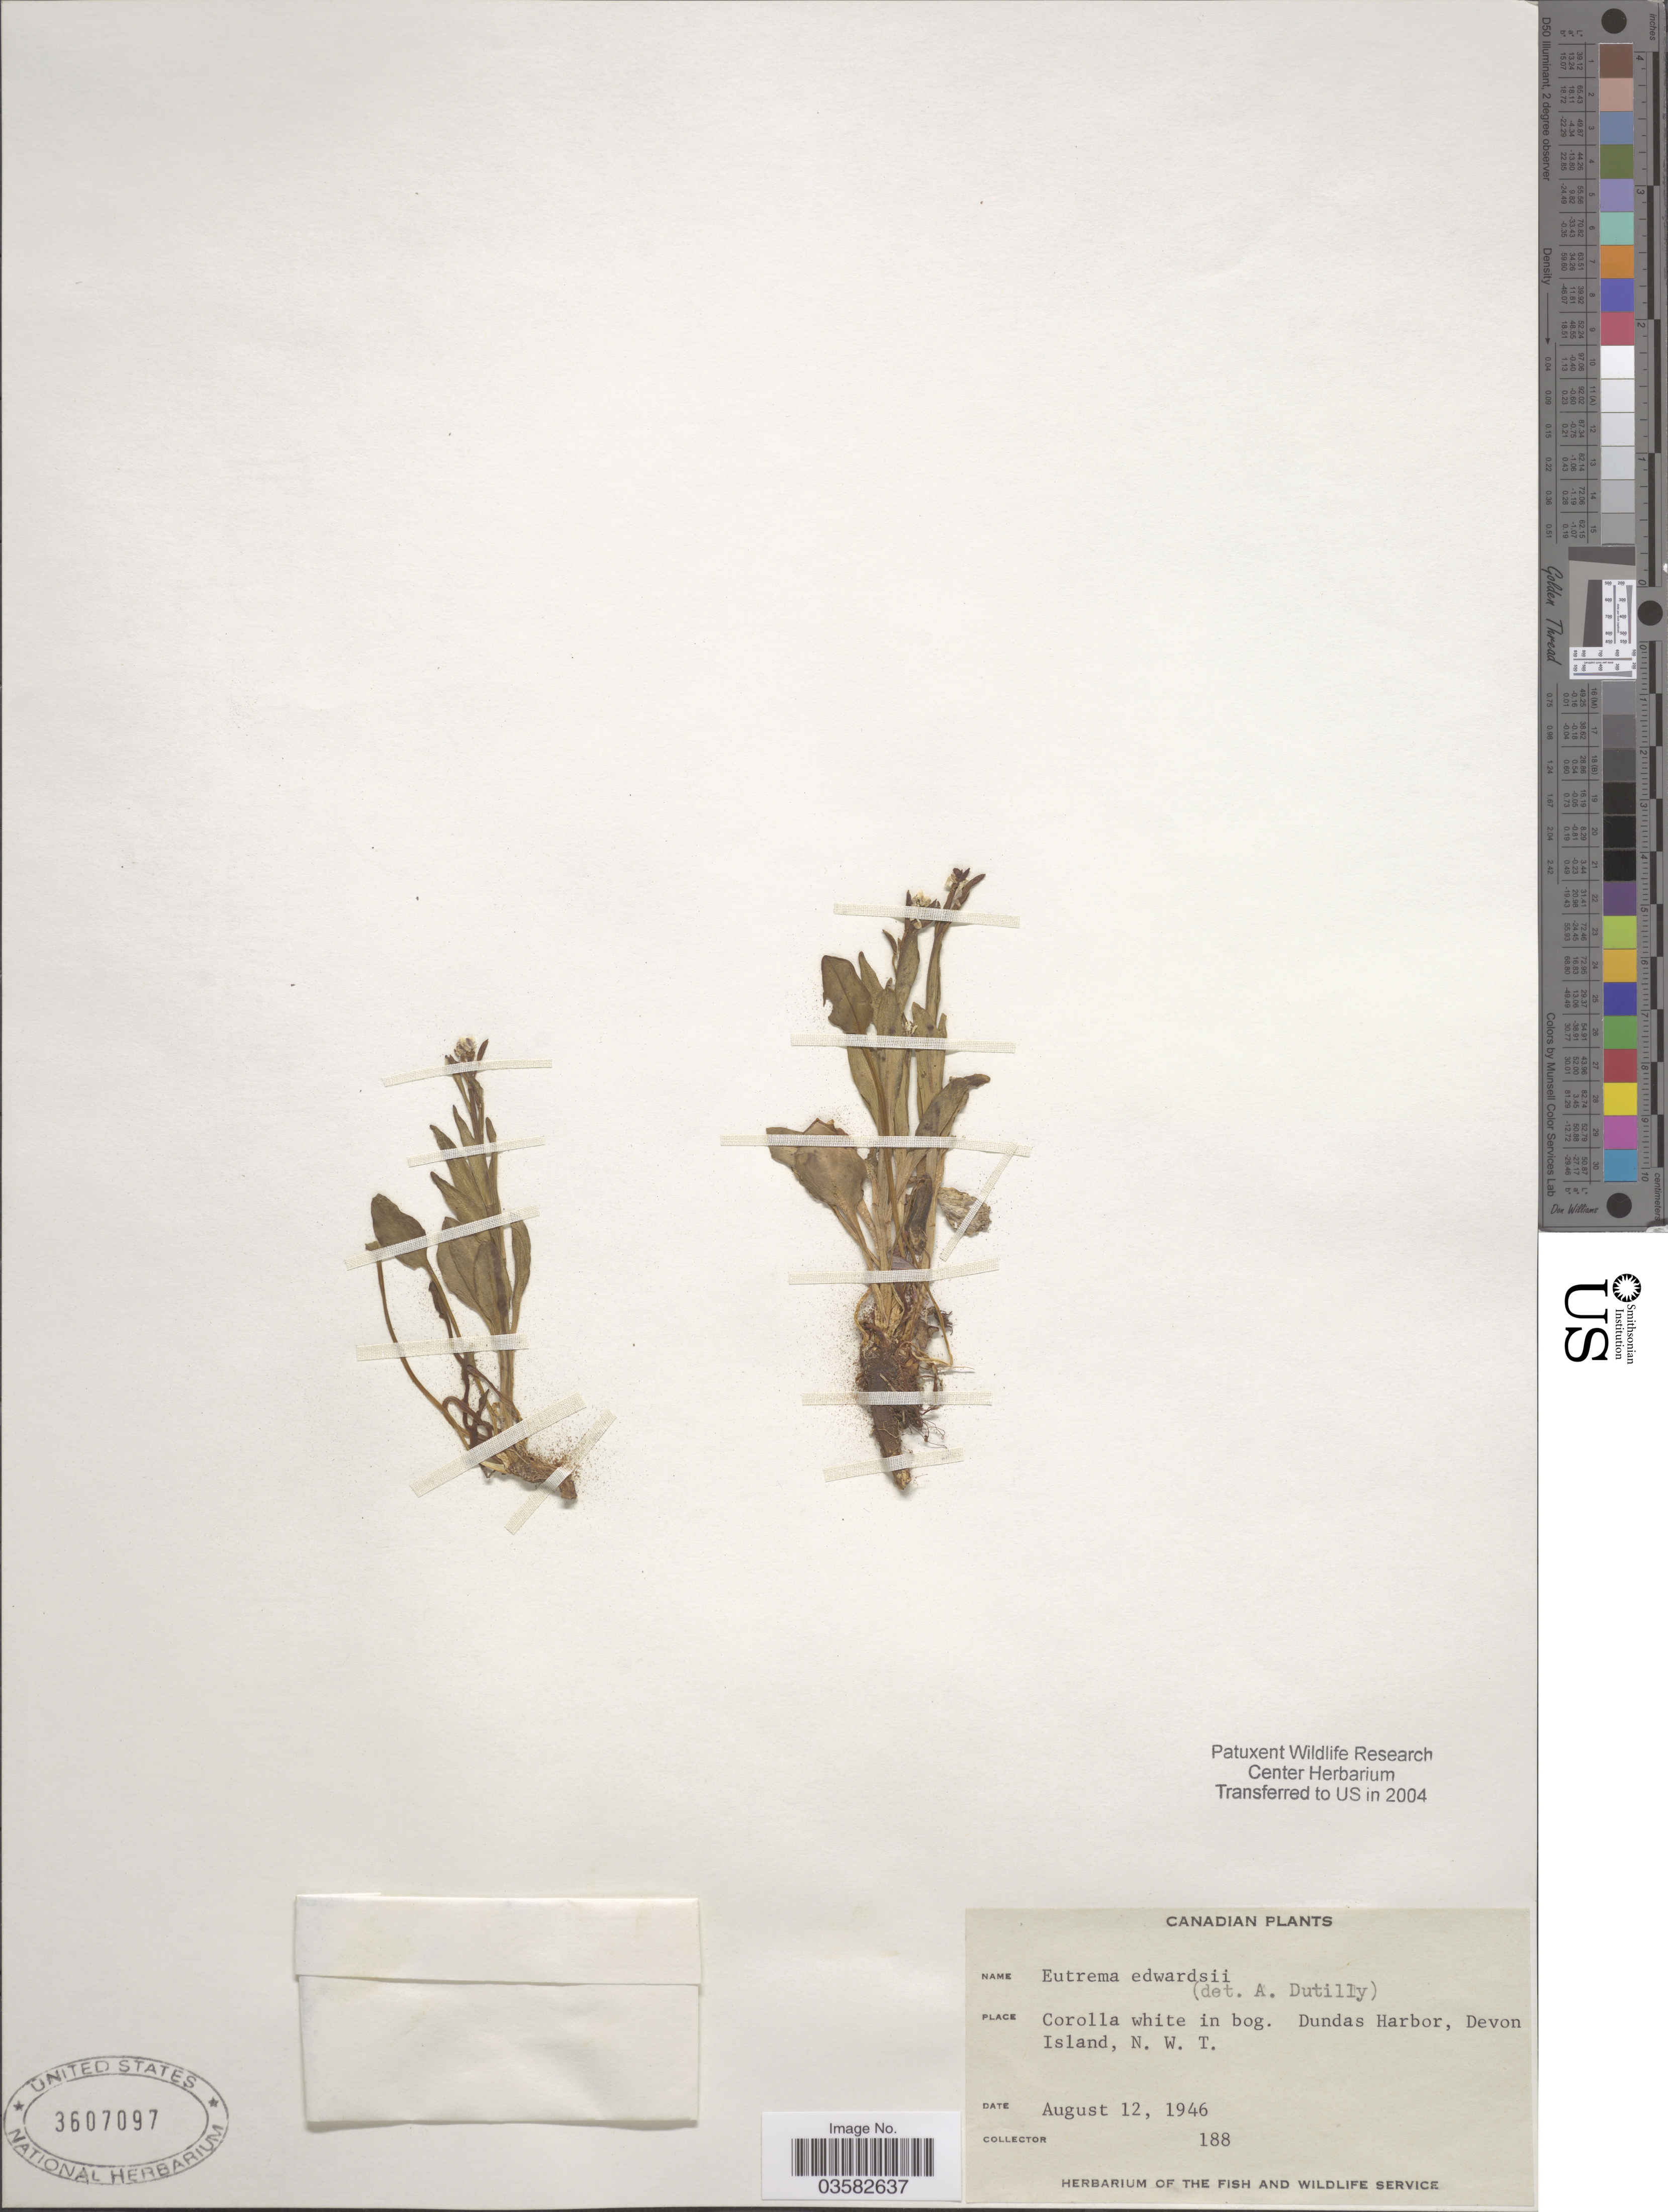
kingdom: Plantae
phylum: Tracheophyta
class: Magnoliopsida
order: Brassicales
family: Brassicaceae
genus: Eutrema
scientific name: Eutrema edwardsii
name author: R. Br.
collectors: Ex herb. Fish and Wildlife Service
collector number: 188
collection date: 1946-08-12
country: Canada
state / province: Northwest Territories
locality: Dundas Harbor, Devon Island.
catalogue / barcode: US 3607097